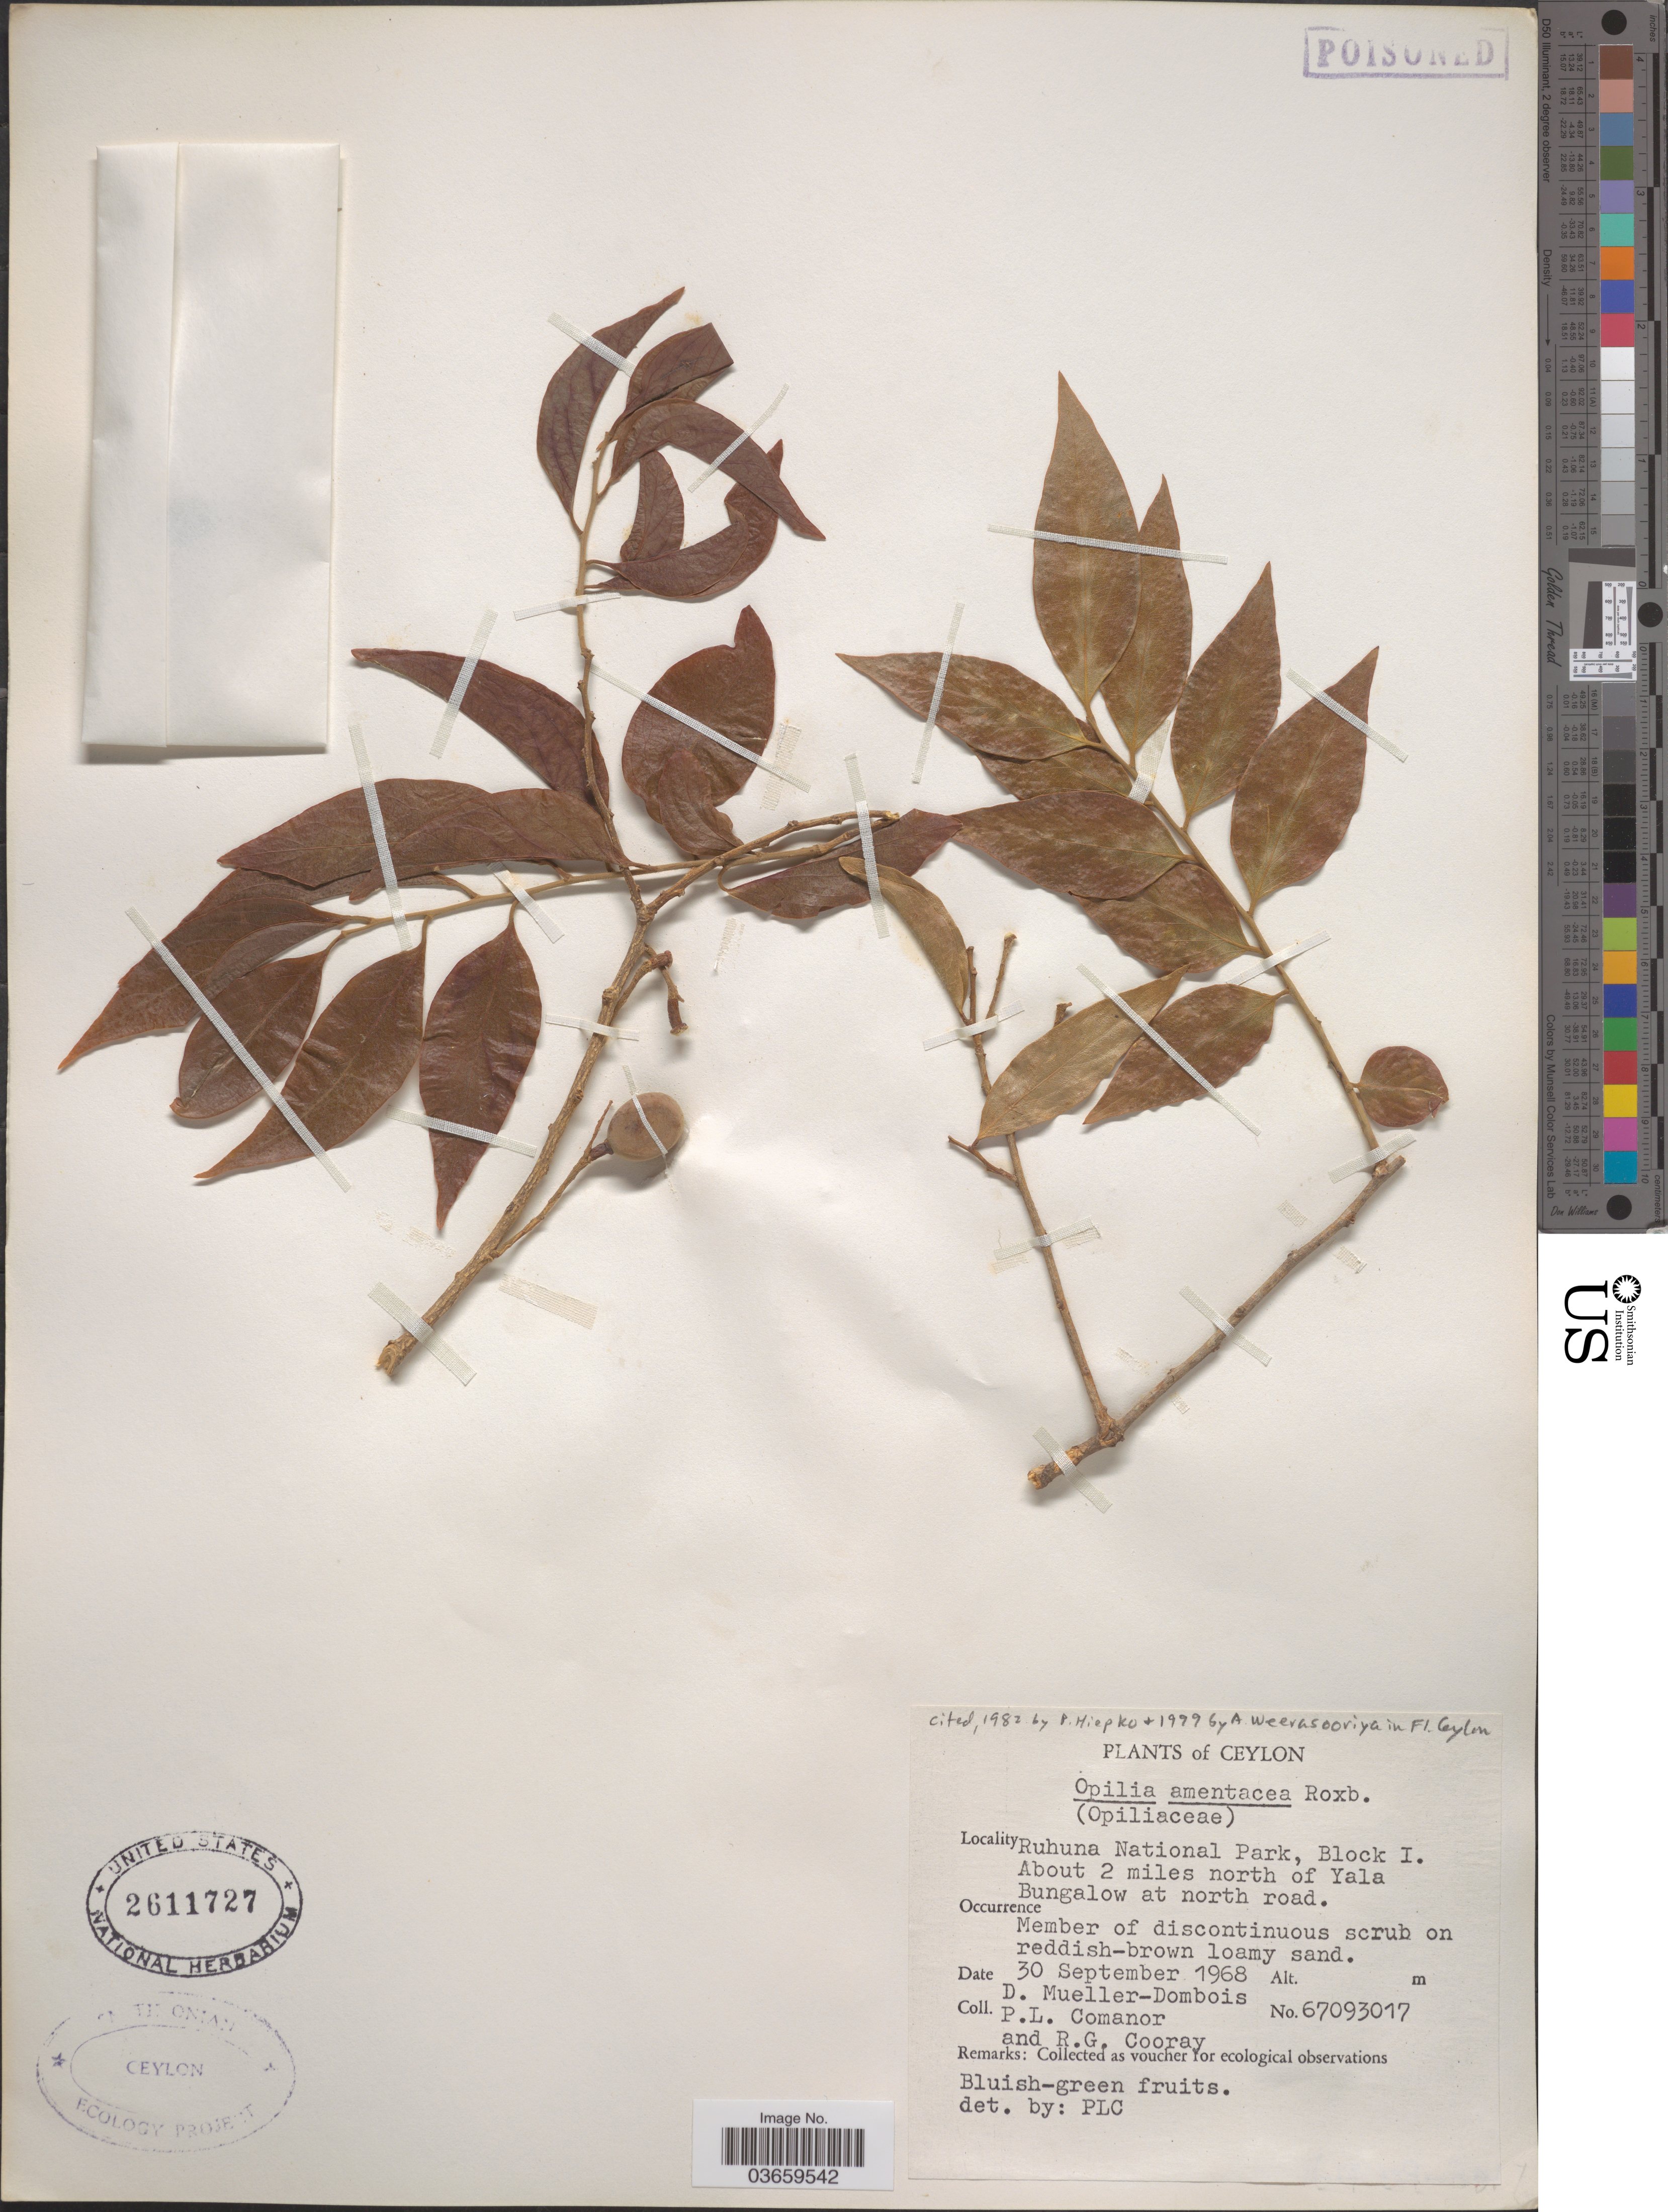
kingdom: Plantae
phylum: Tracheophyta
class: Magnoliopsida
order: Santalales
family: Opiliaceae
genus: Opilia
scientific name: Opilia amentacea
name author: Roxb.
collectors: D. Mueller-Dombois, P. Comanor & R. Cooray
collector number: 67093017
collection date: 1968-09-30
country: Sri Lanka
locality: Ceylon. Ruhuna National Park, Block I. About 2 miles north of Yala Bungalow at north road.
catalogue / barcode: US 2611727